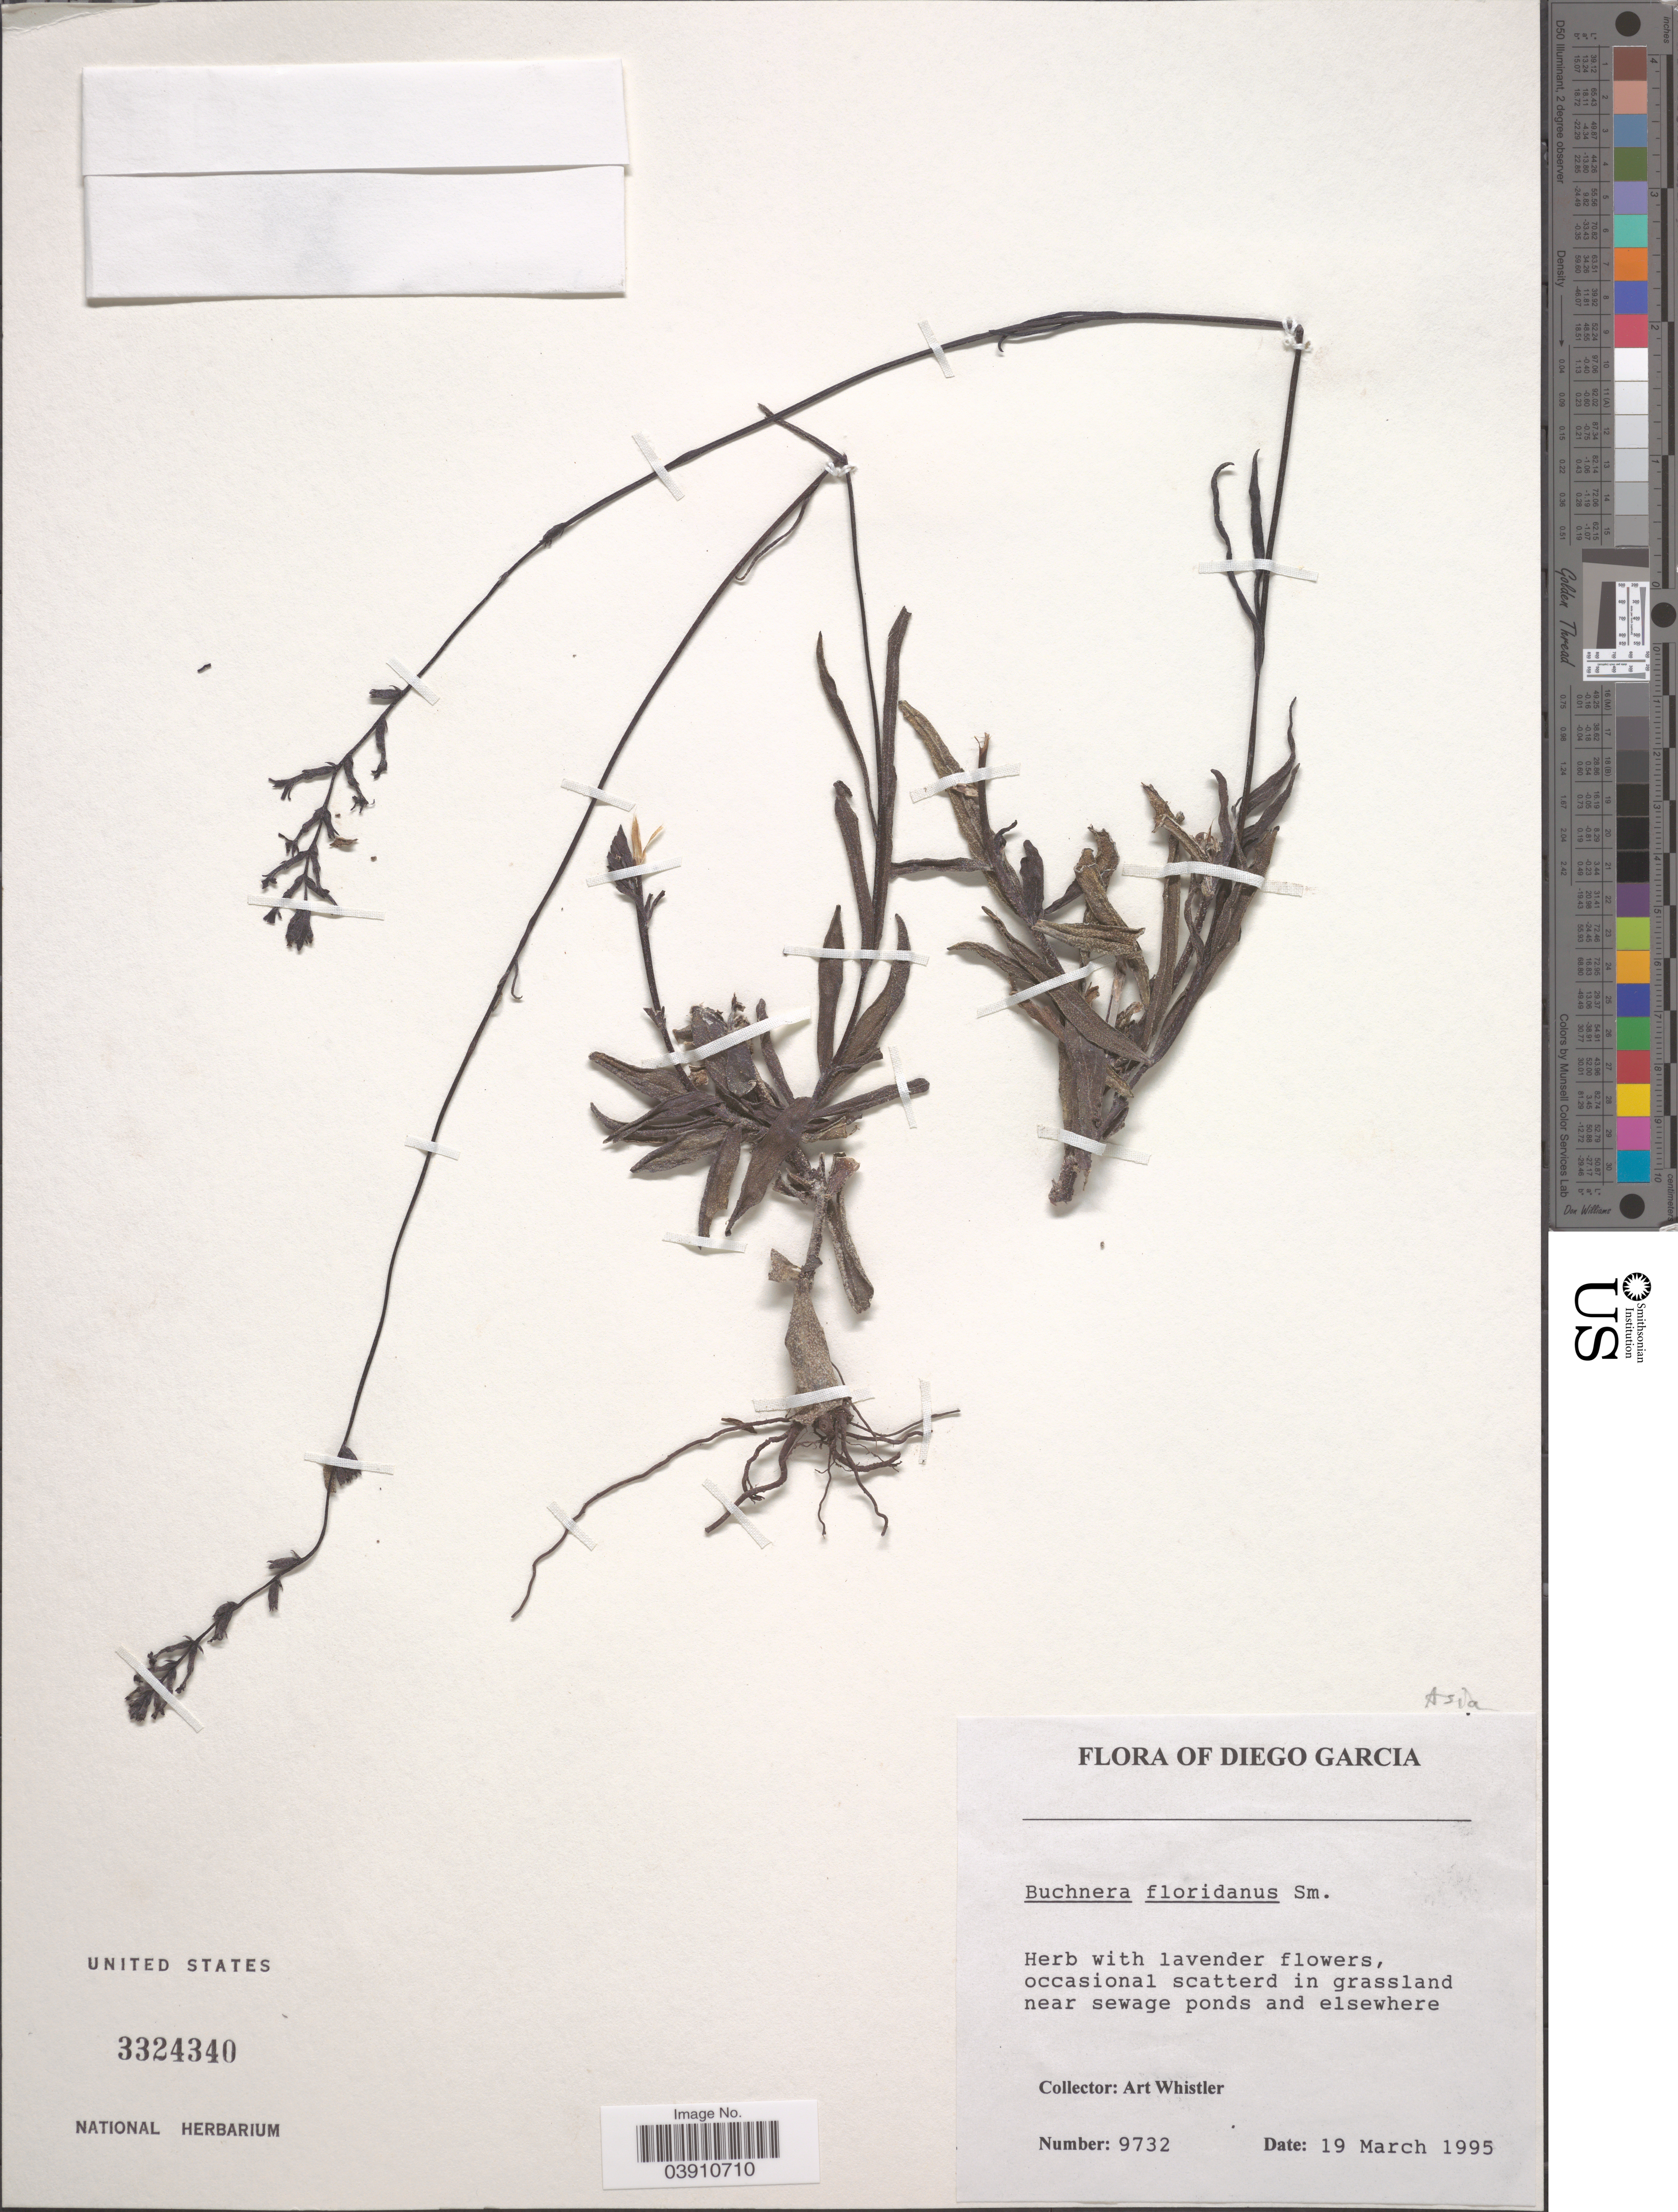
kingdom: Plantae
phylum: Tracheophyta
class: Magnoliopsida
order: Lamiales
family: Orobanchaceae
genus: Buchnera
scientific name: Buchnera floridana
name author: Gand.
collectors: A. Whistler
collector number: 9732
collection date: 1995-03-19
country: British Indian Ocean Territory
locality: Diego Garcia.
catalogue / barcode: US 3324340